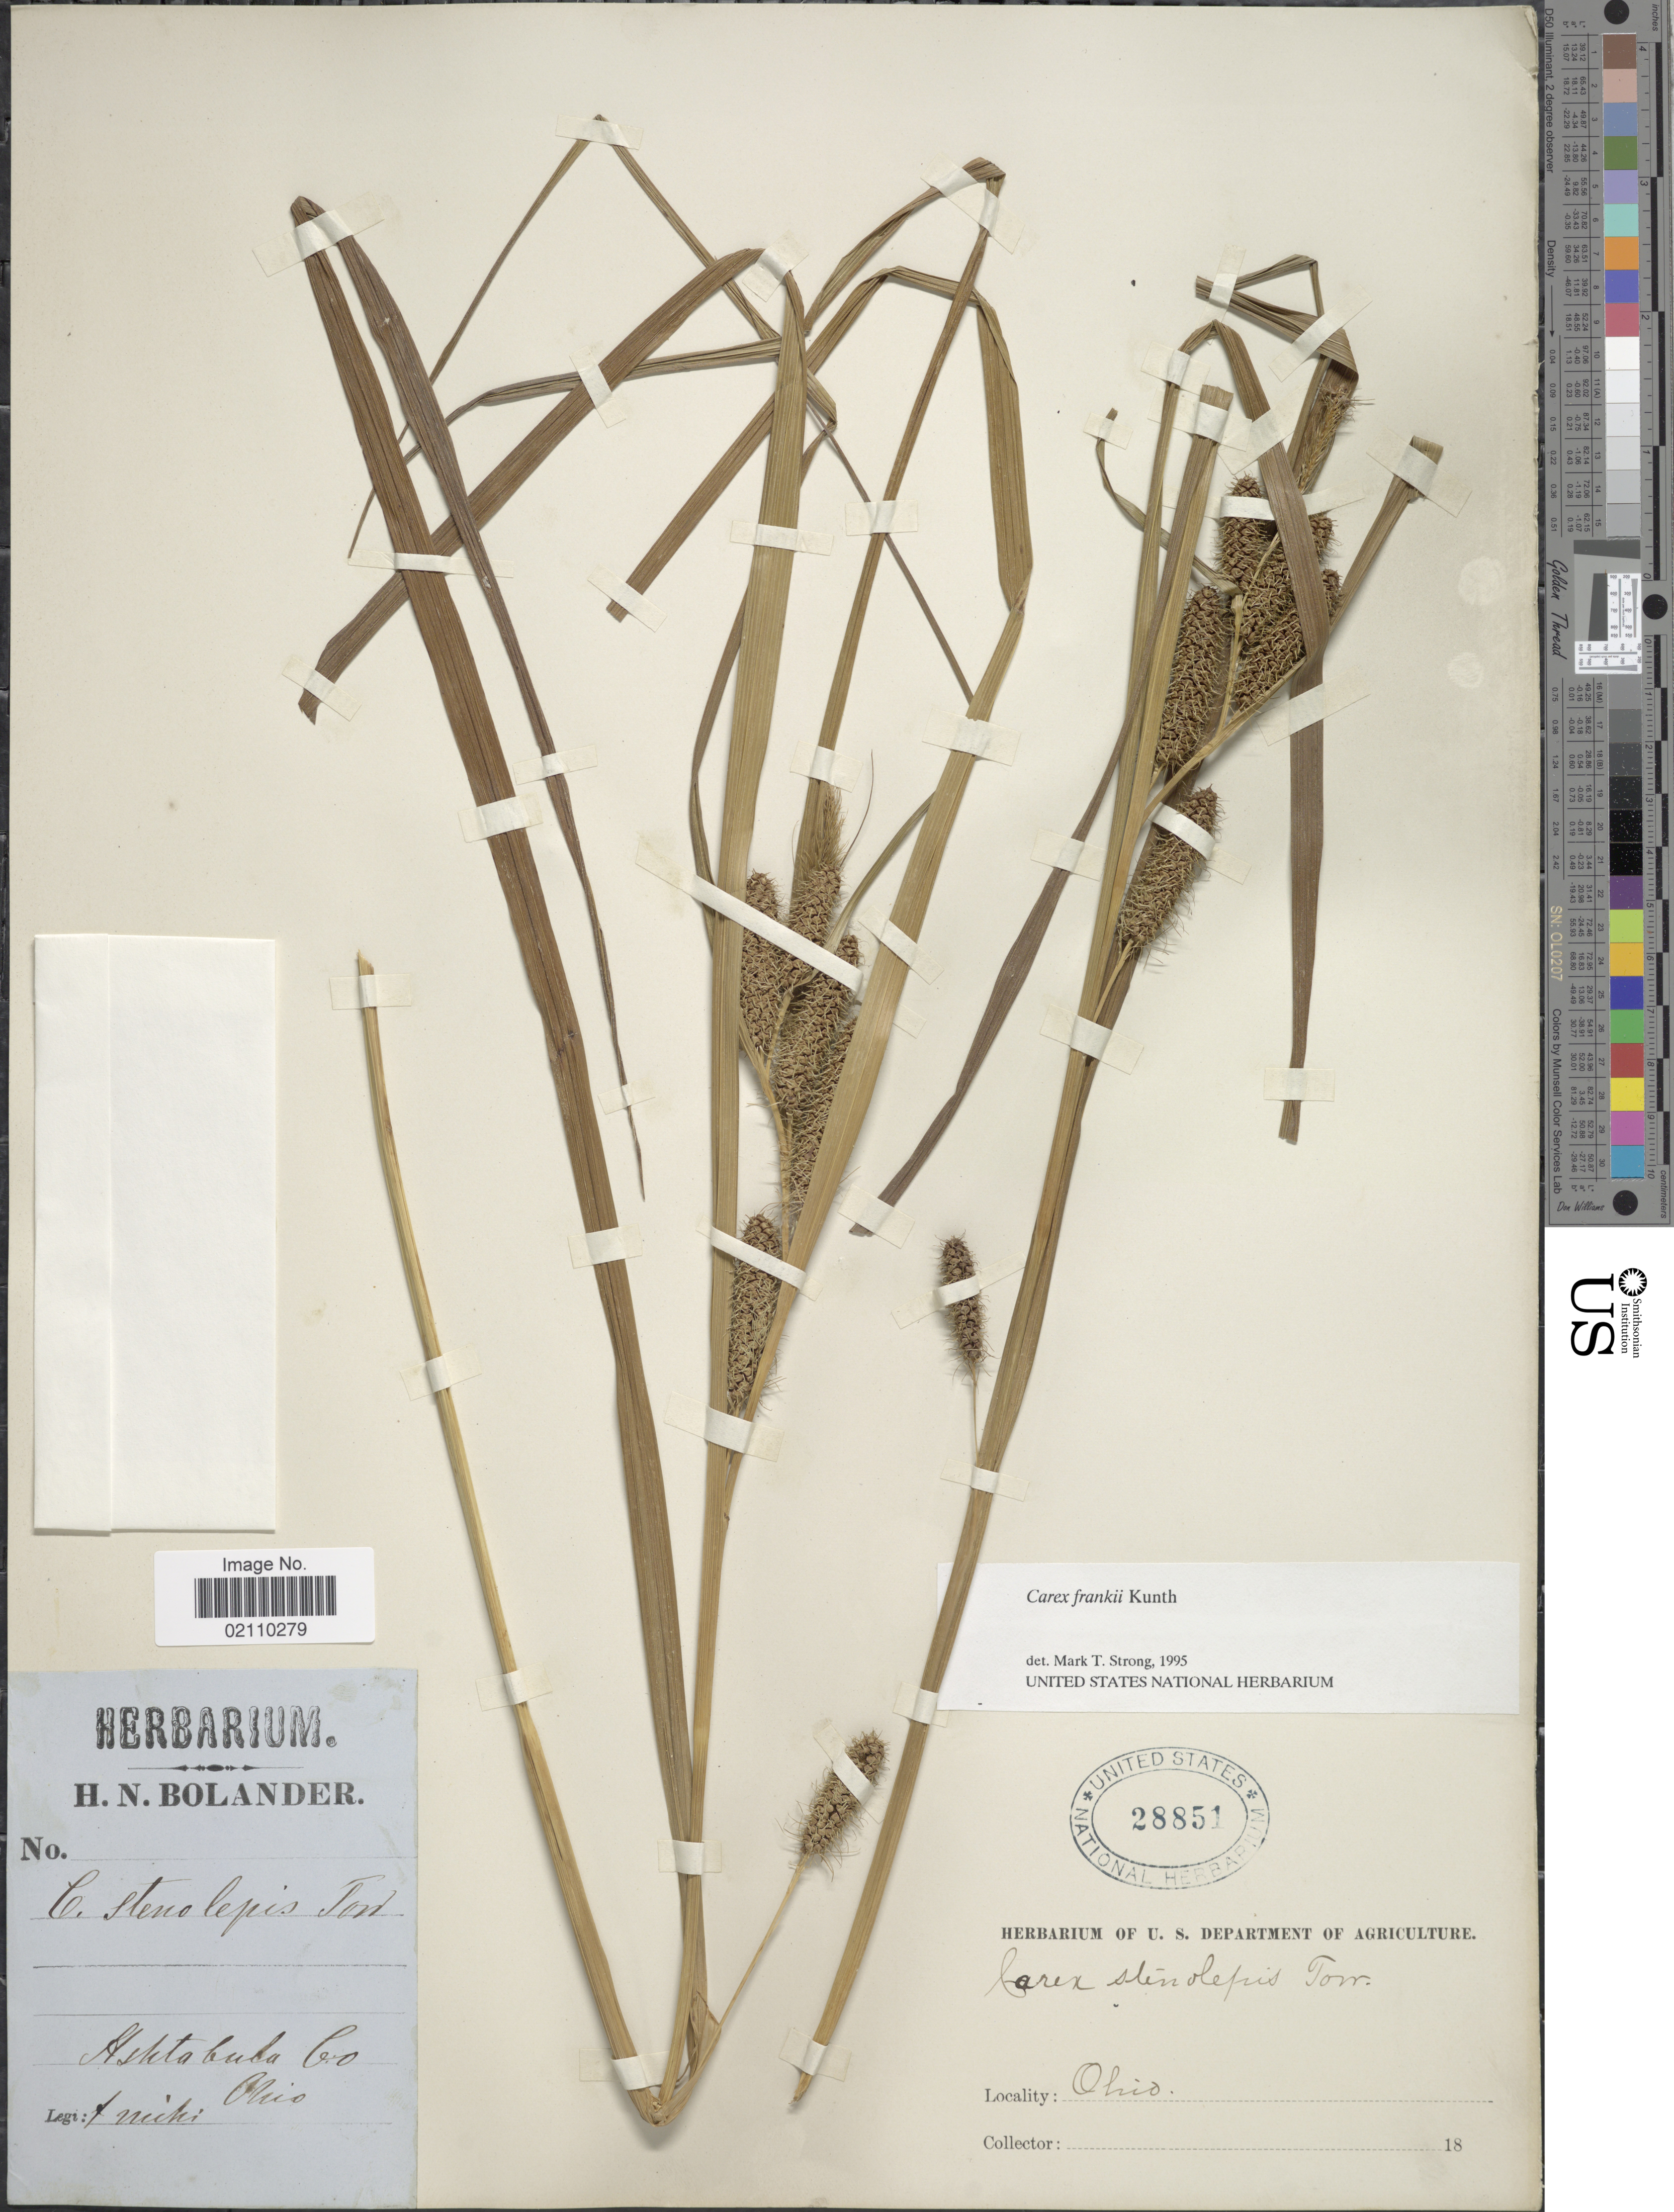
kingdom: Plantae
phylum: Tracheophyta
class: Liliopsida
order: Poales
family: Cyperaceae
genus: Carex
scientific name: Carex frankii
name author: Kunth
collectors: Miki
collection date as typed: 18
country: United States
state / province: Ohio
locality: Ashtabula Co.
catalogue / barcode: US 28851